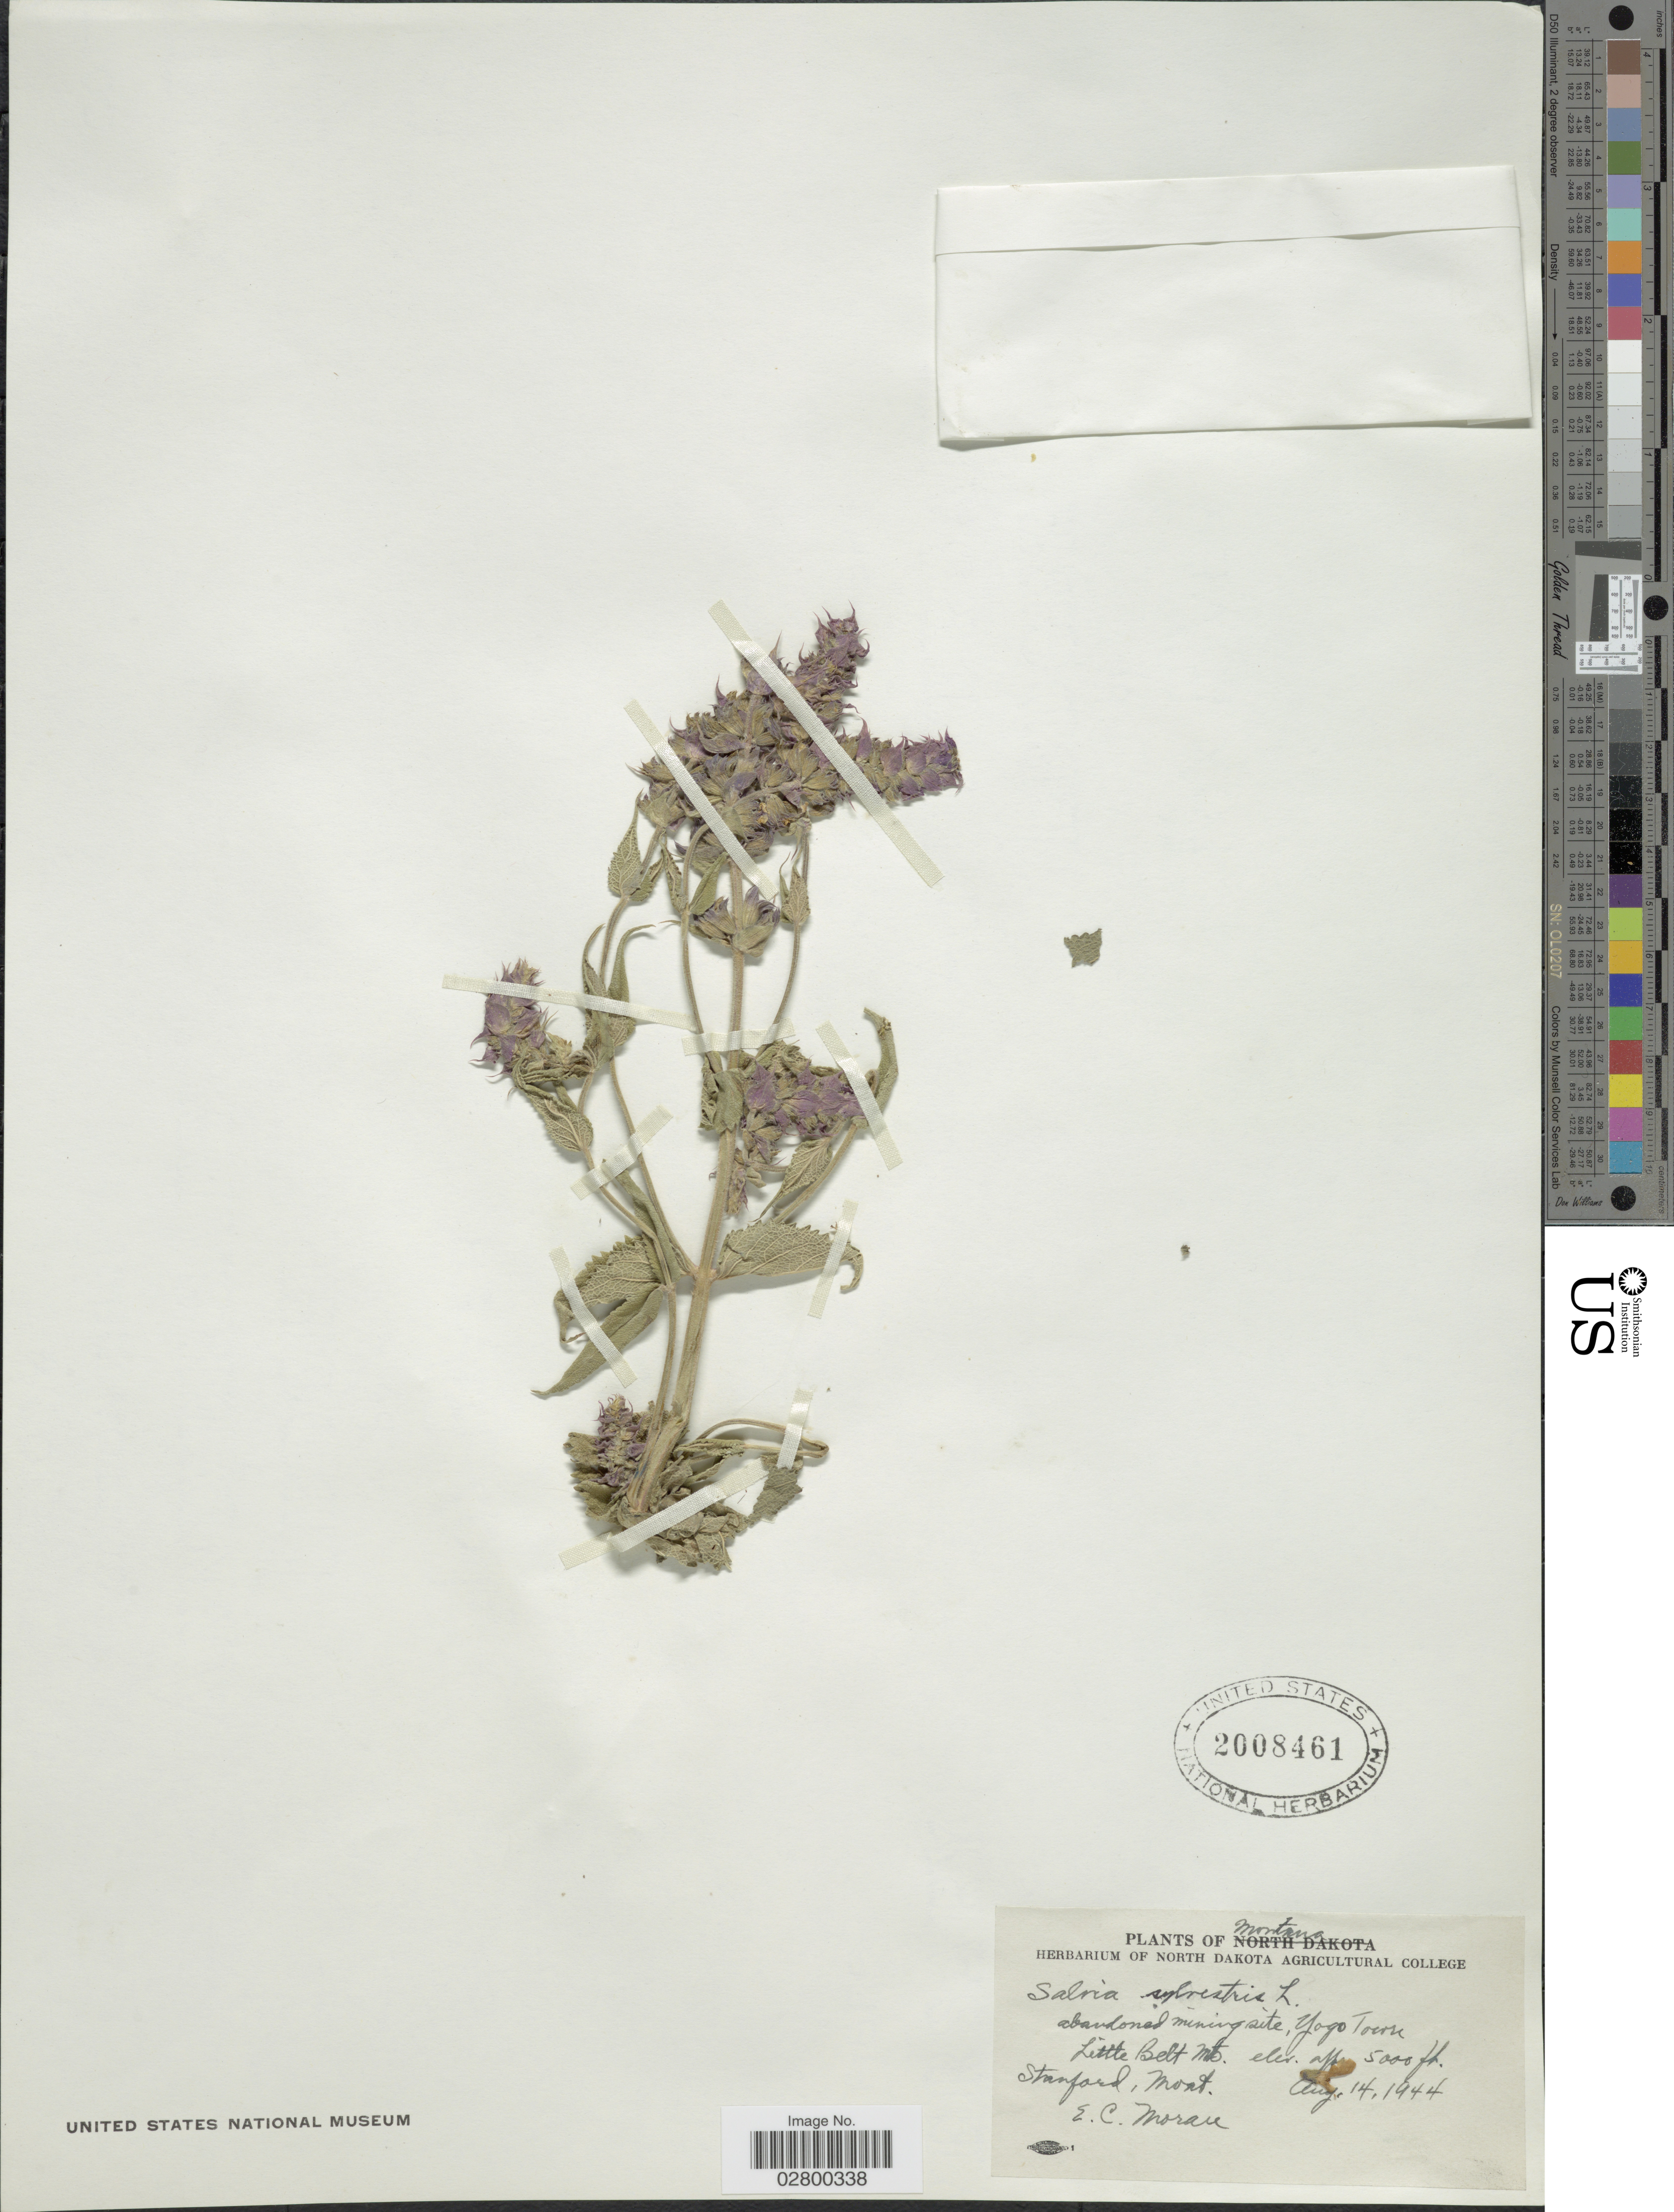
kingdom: Plantae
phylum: Tracheophyta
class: Magnoliopsida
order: Lamiales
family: Lamiaceae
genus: Salvia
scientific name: Salvia sylvestris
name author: L.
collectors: E. C. Moran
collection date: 1944-08-14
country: United States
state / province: Montana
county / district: Judith Basin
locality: Abandoned mining site, Yogo Tocore, Little Belt Mt., Stanford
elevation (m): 1524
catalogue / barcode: US 2008461